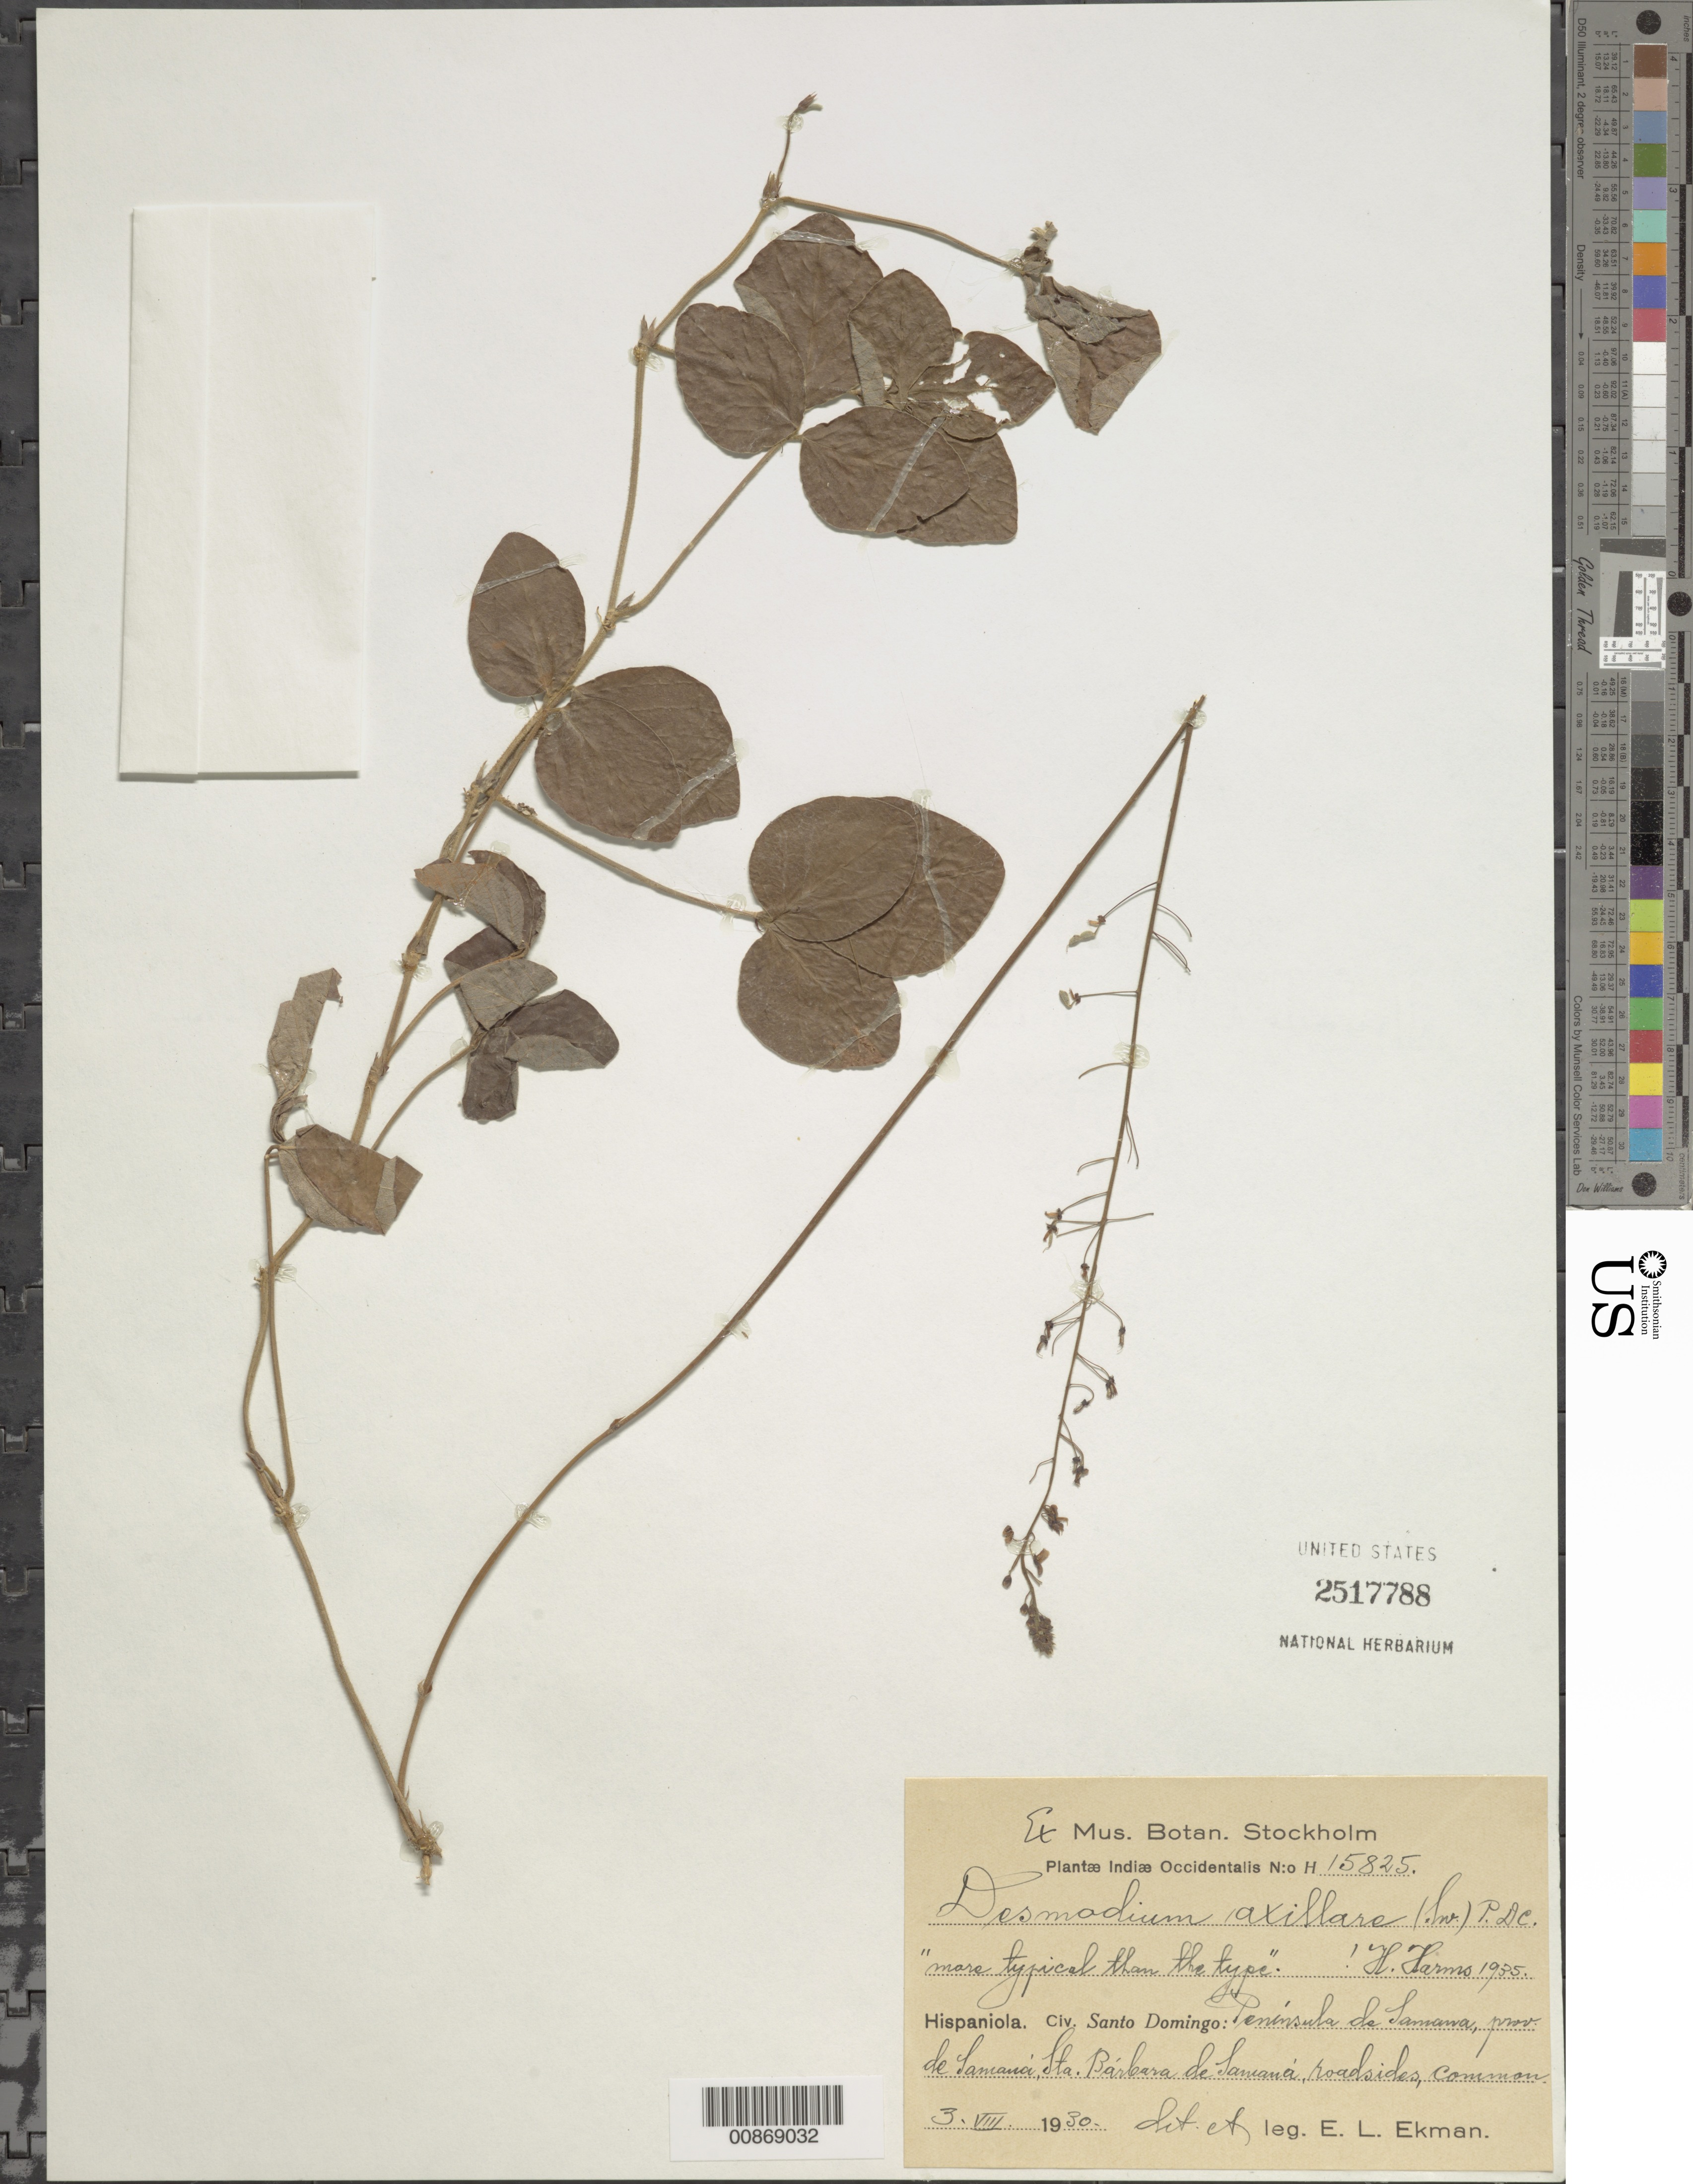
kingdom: Plantae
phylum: Tracheophyta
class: Magnoliopsida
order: Fabales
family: Fabaceae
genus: Desmodium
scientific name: Desmodium axillare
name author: (Sw.) DC.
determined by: Harms, H.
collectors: E. L. Ekman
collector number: H 15825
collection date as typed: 03 Aug 1930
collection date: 1930-08-03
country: Dominican Republic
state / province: Samana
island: Hispaniola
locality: Península de Samaná, Sta. Bárbara de Samaná.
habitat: Roadsides.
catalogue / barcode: US 2517788